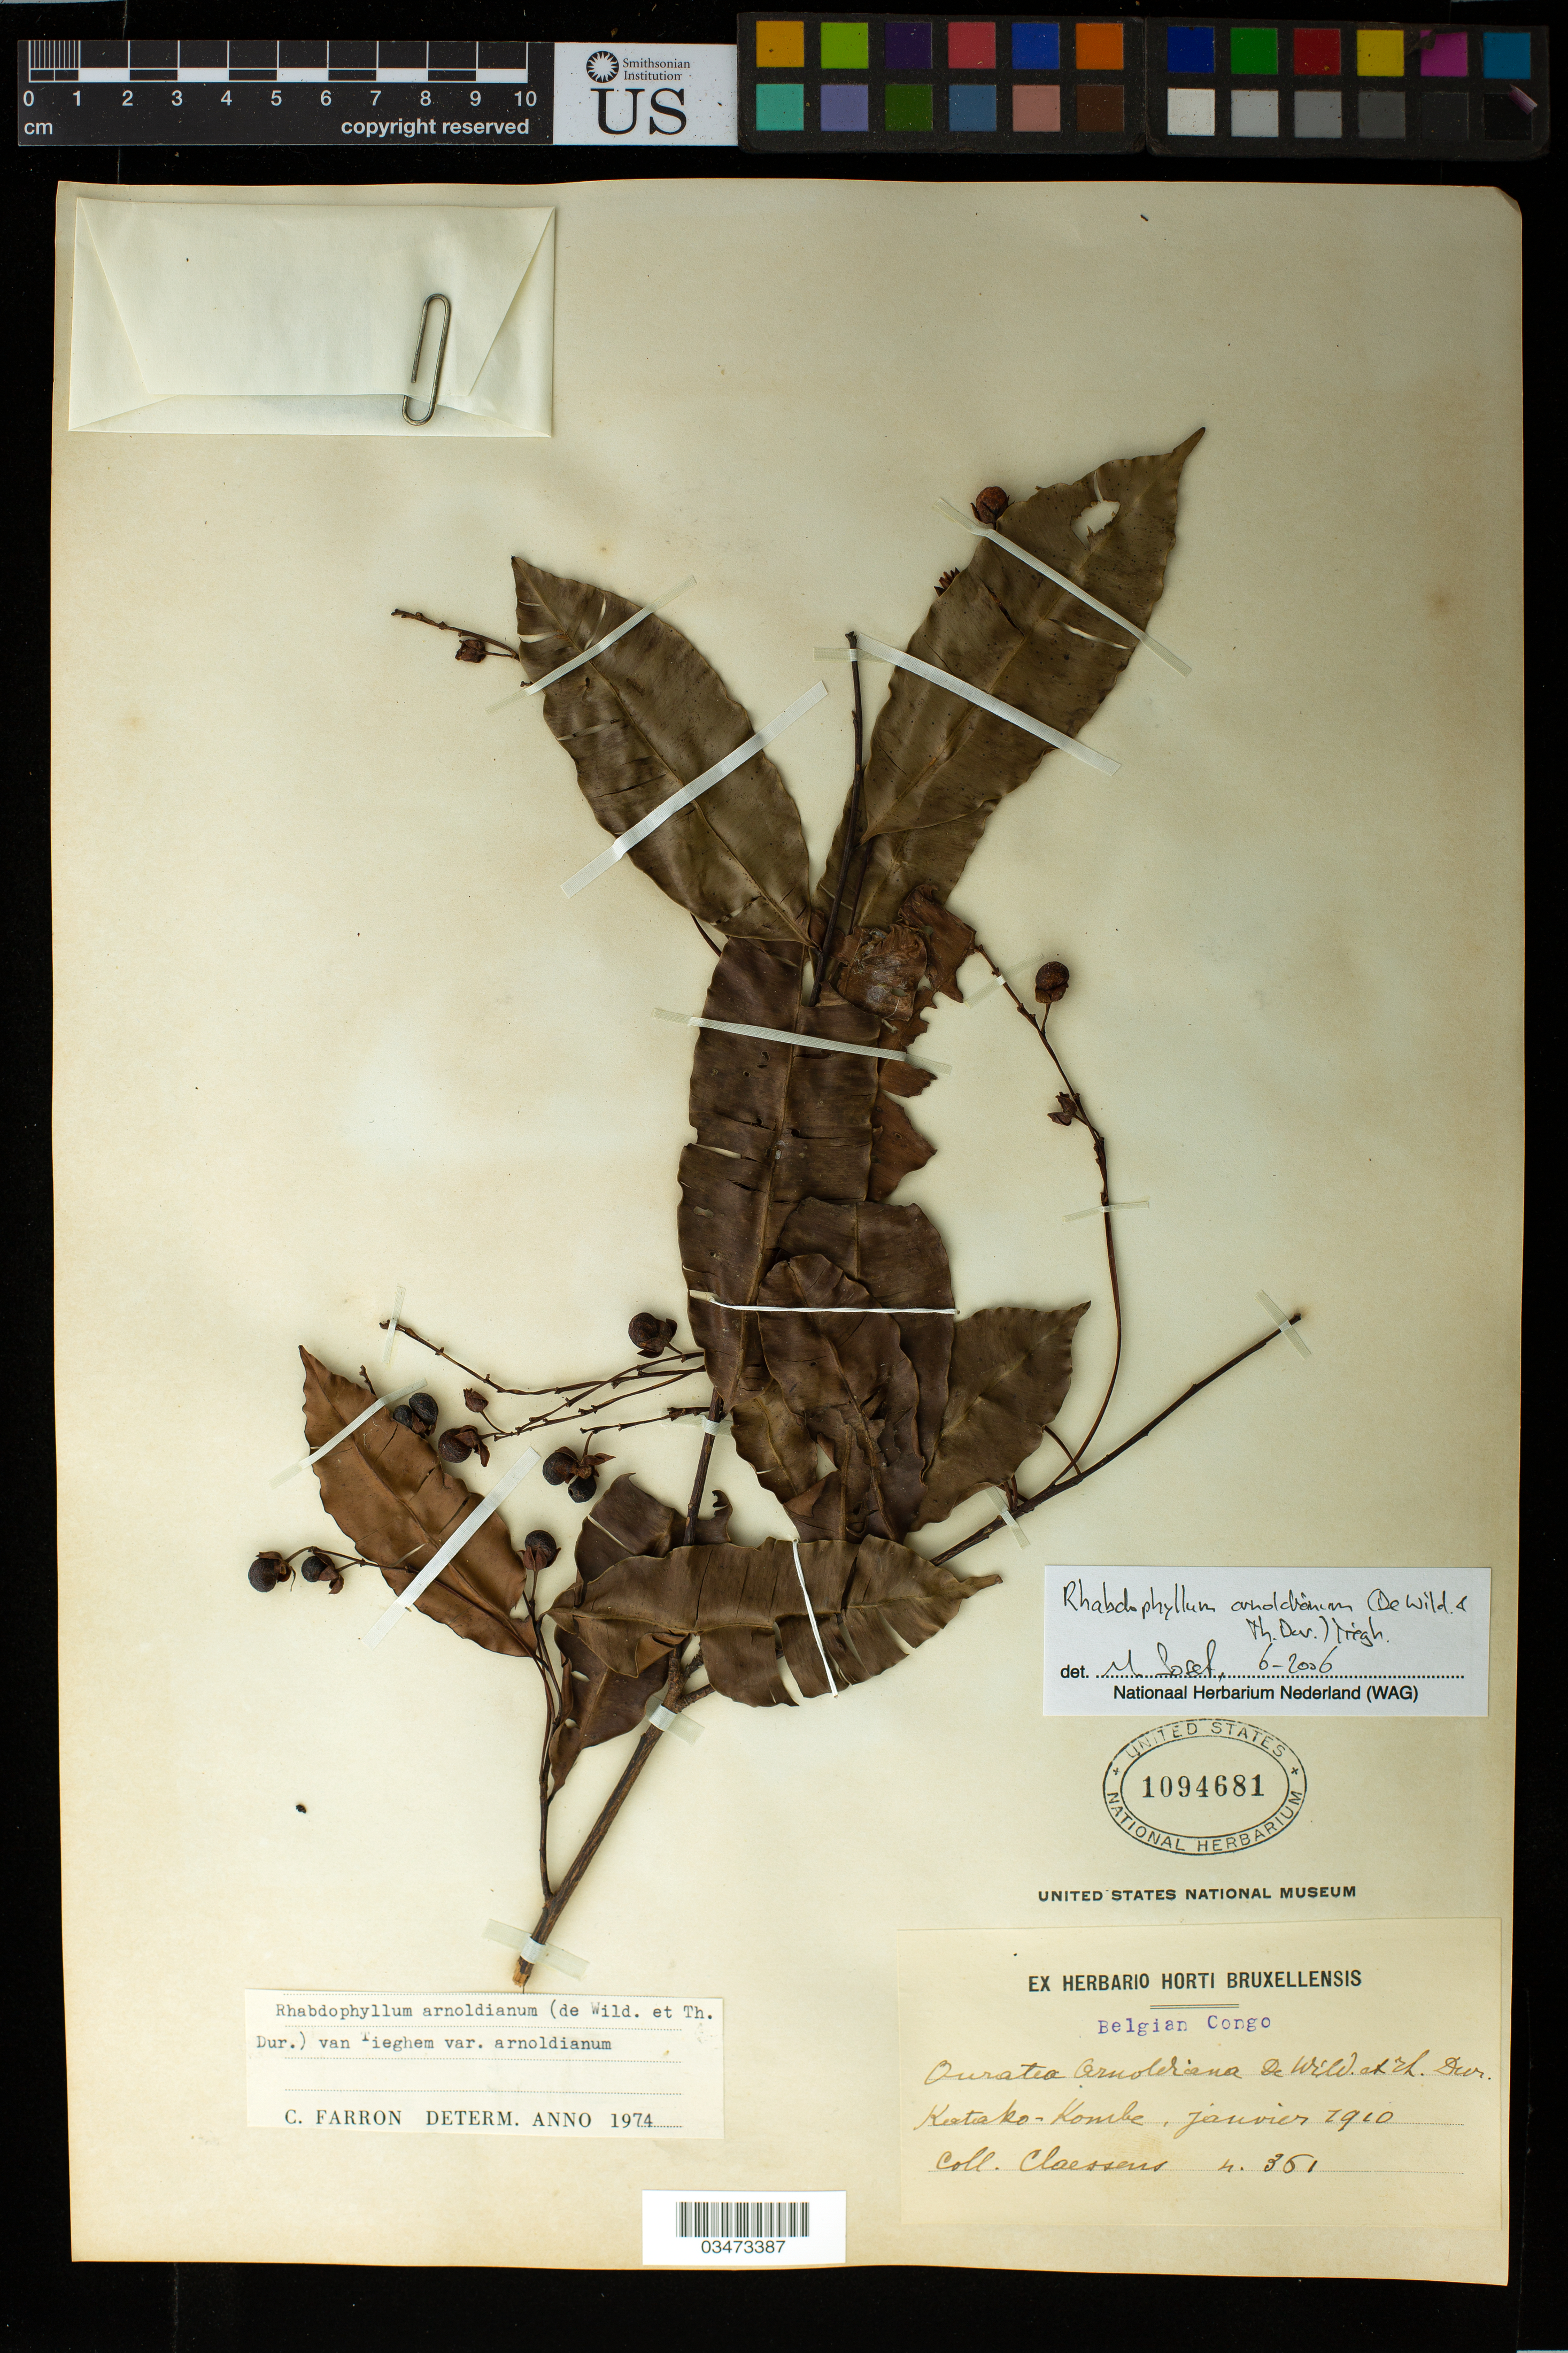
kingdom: Plantae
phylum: Tracheophyta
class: Magnoliopsida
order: Malpighiales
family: Ochnaceae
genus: Rhabdophyllum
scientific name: Rhabdophyllum arnoldianum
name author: (De Wild. & T. Durand) Tiegh.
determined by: Sosef, M. S. M.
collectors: J. Claessens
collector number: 351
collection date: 1910-01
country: Congo, Democratic Republic of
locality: Congo- Belge. Kombe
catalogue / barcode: US 1094681